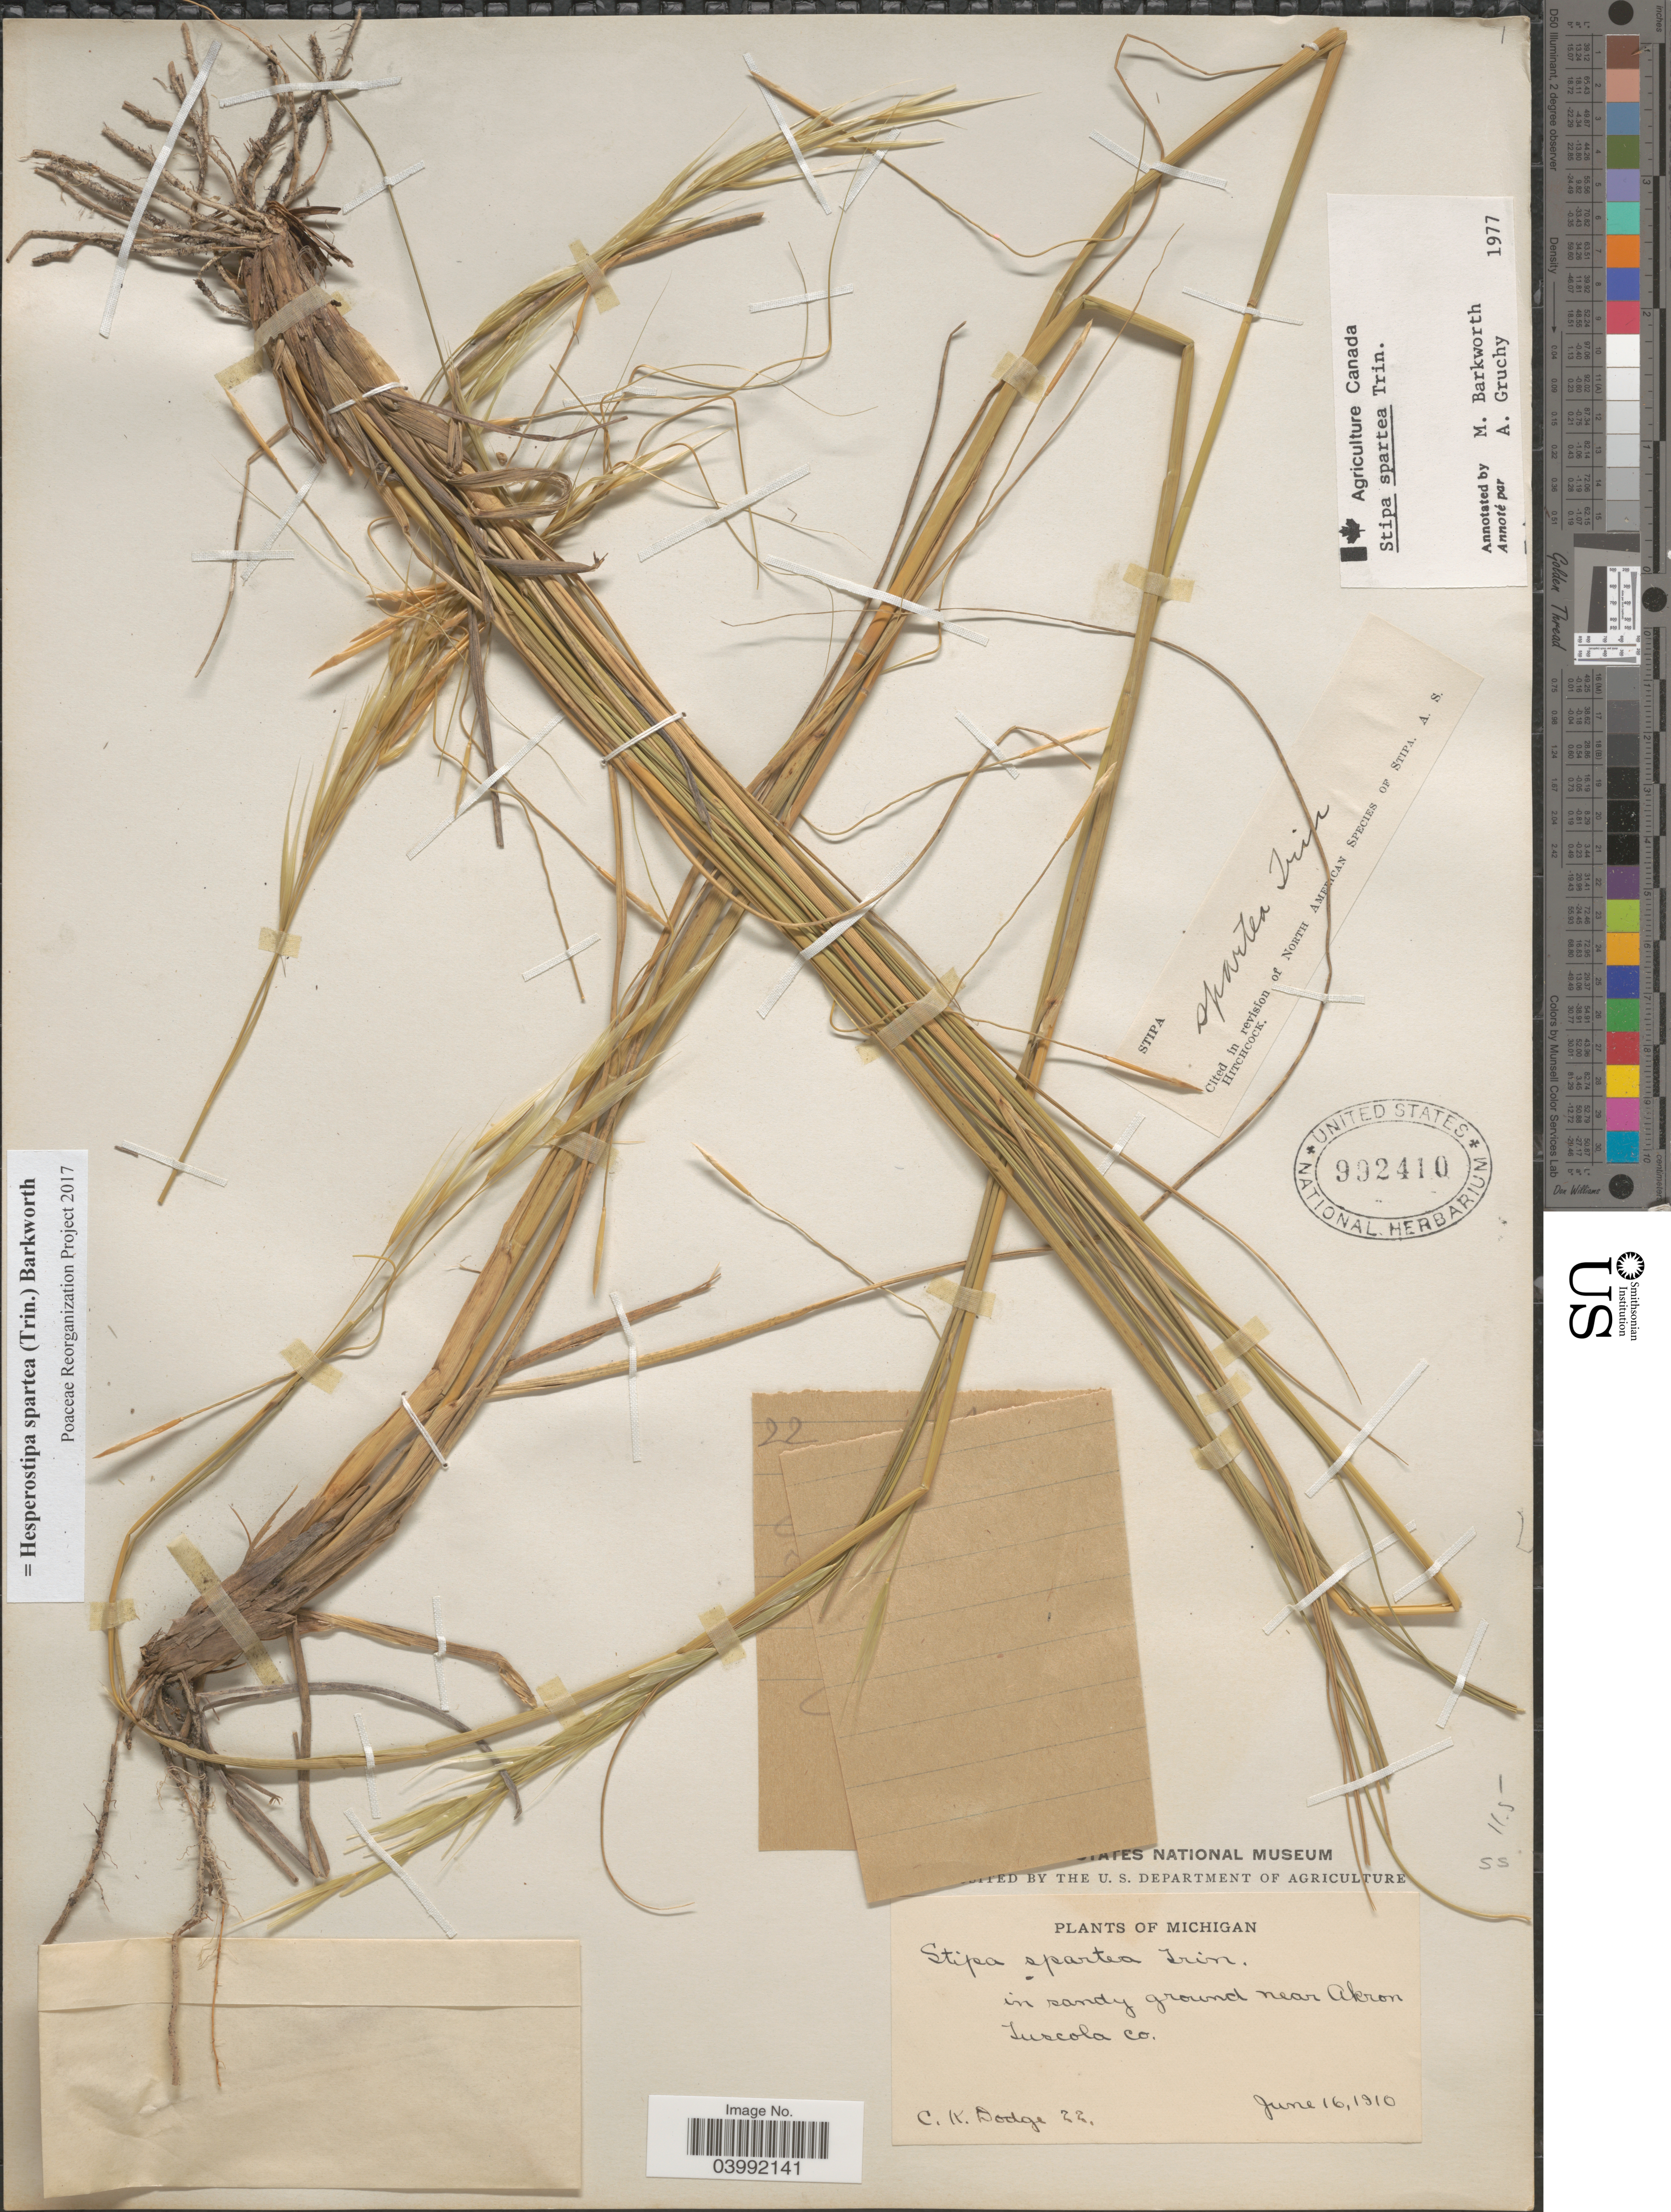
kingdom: Plantae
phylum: Tracheophyta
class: Liliopsida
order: Poales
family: Poaceae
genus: Hesperostipa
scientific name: Hesperostipa spartea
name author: (Trin.) Barkworth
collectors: C. Dodge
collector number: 22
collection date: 1910-06-16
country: United States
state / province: Michigan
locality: Near Akron. Tuscola Co.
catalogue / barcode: US 992410